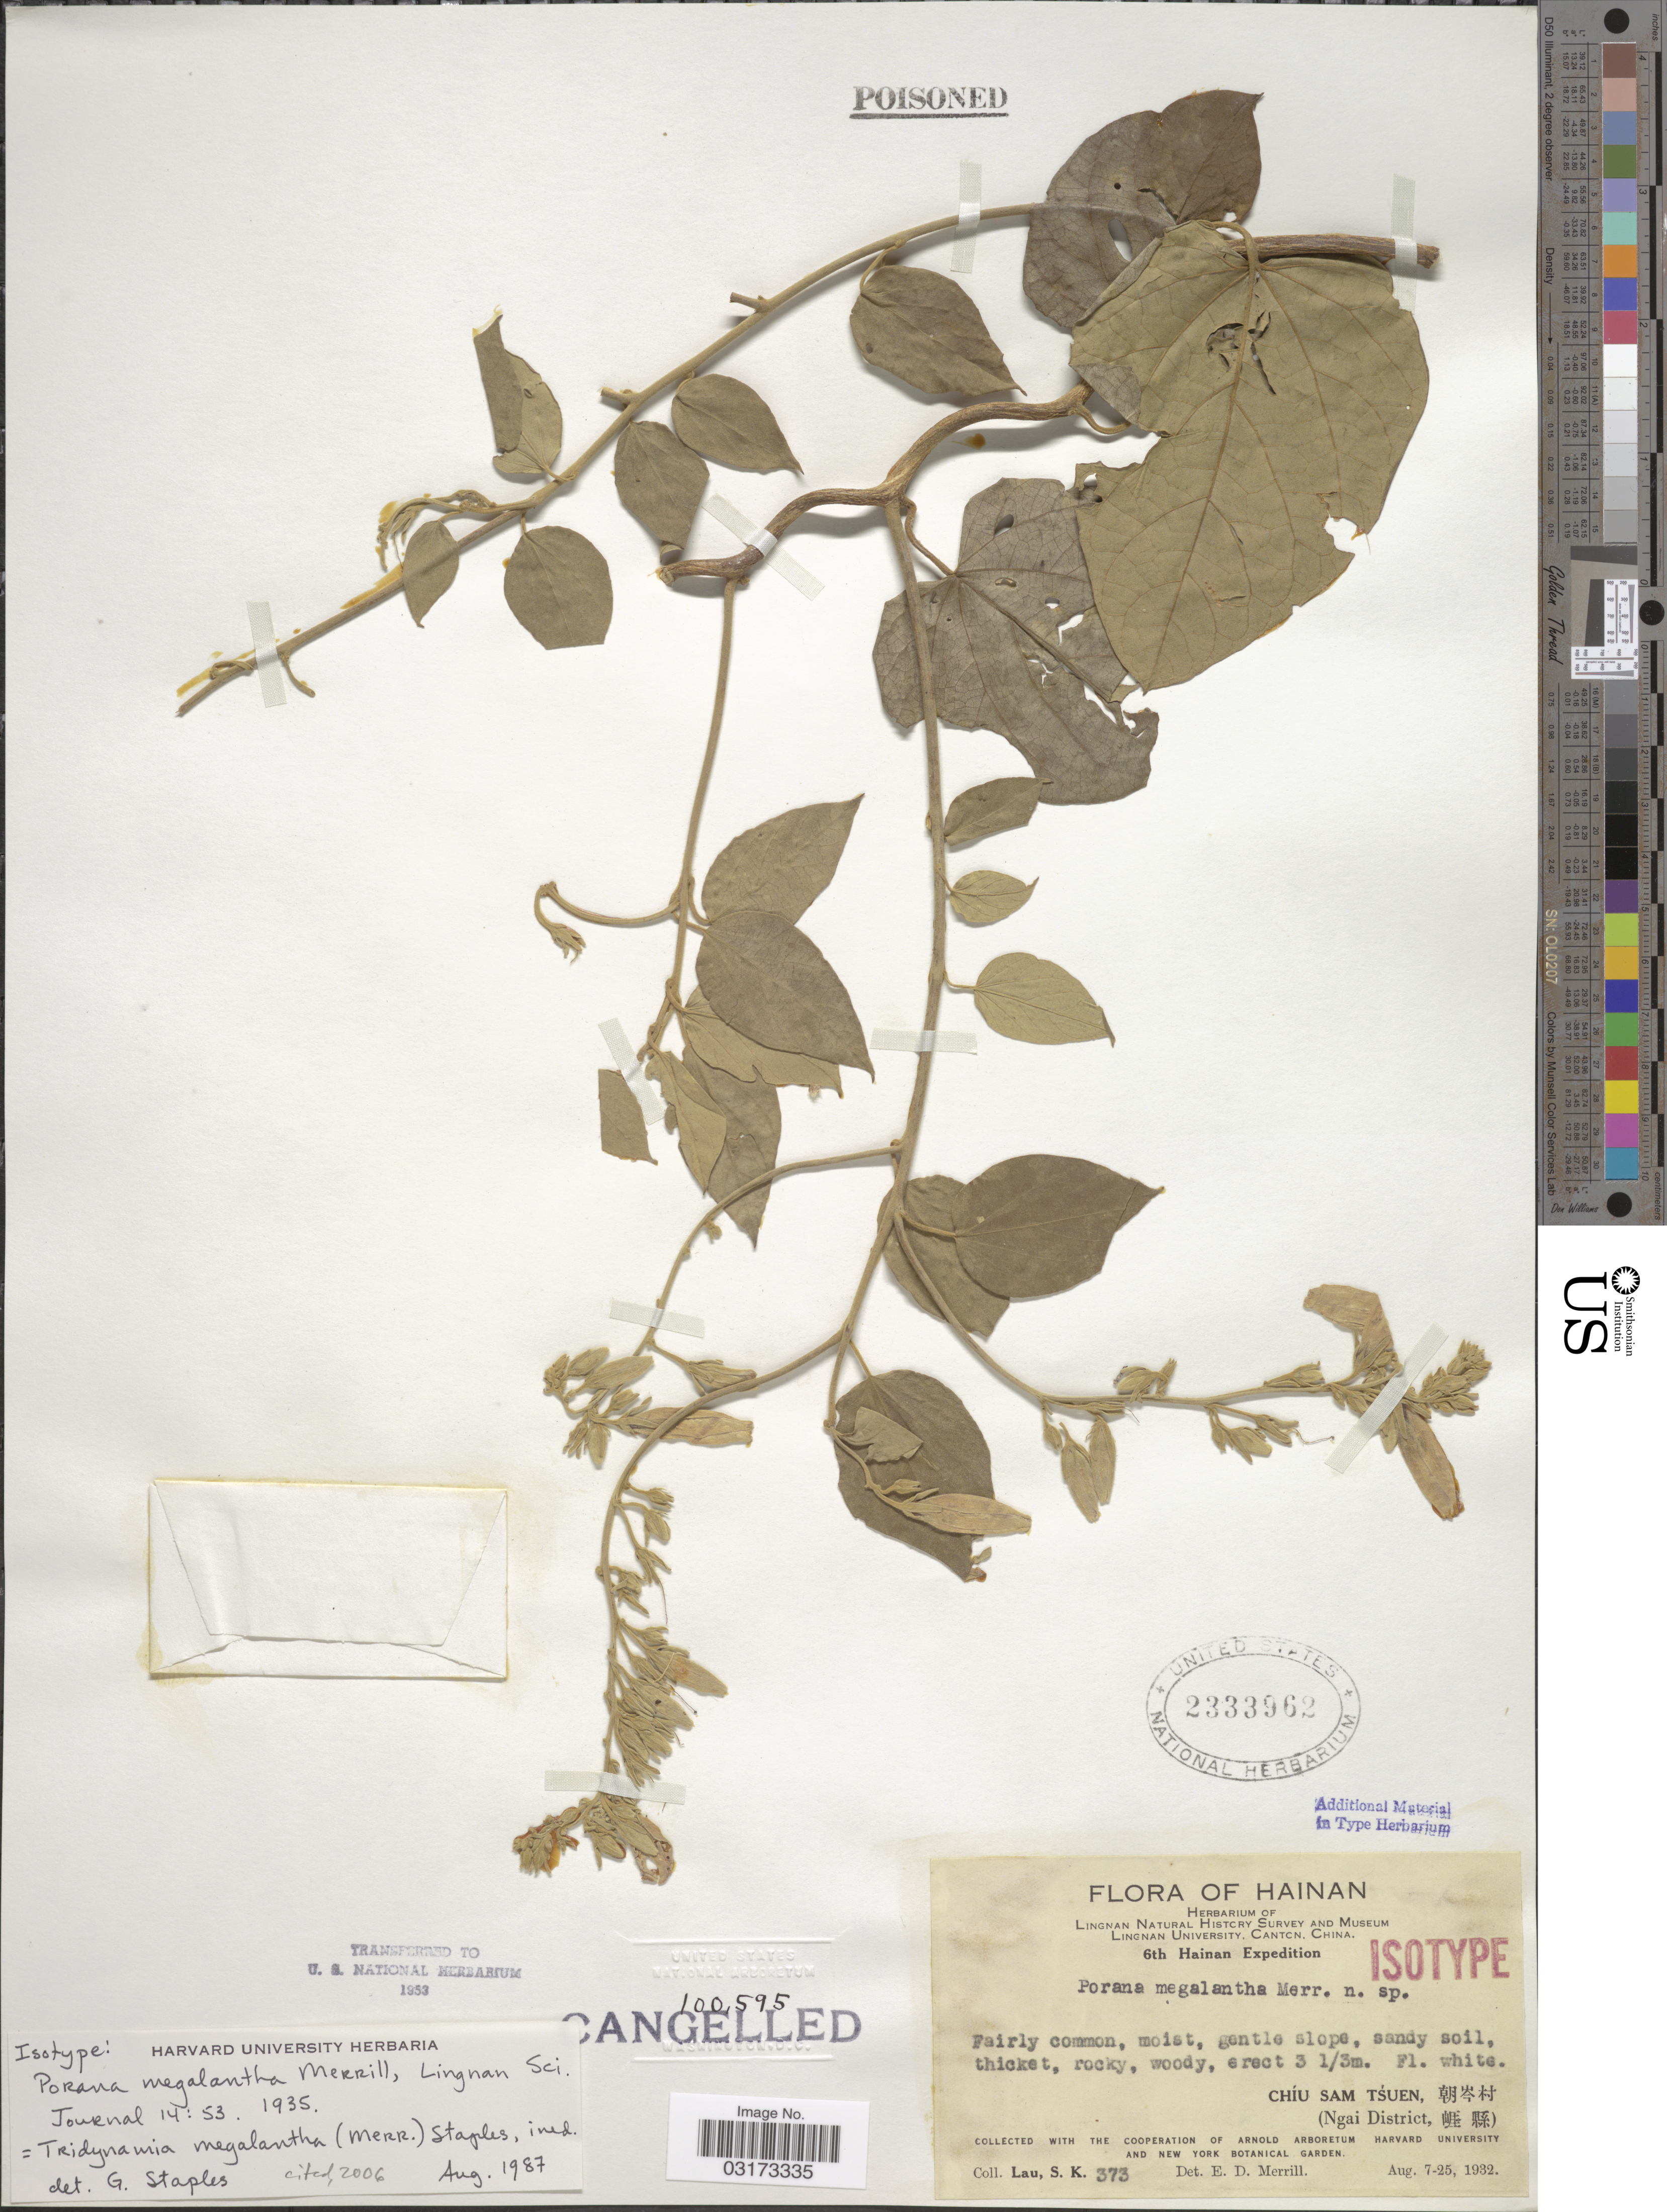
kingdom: Plantae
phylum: Tracheophyta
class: Magnoliopsida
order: Solanales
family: Convolvulaceae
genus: Tridynamia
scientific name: Tridynamia megalantha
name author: (Merr.) Staples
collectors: S. K. Lau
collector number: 373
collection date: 1932-08-07/1932-08-25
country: China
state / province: Hainan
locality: Chíu Sam Tśuen. Ngai District.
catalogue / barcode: US 2333962